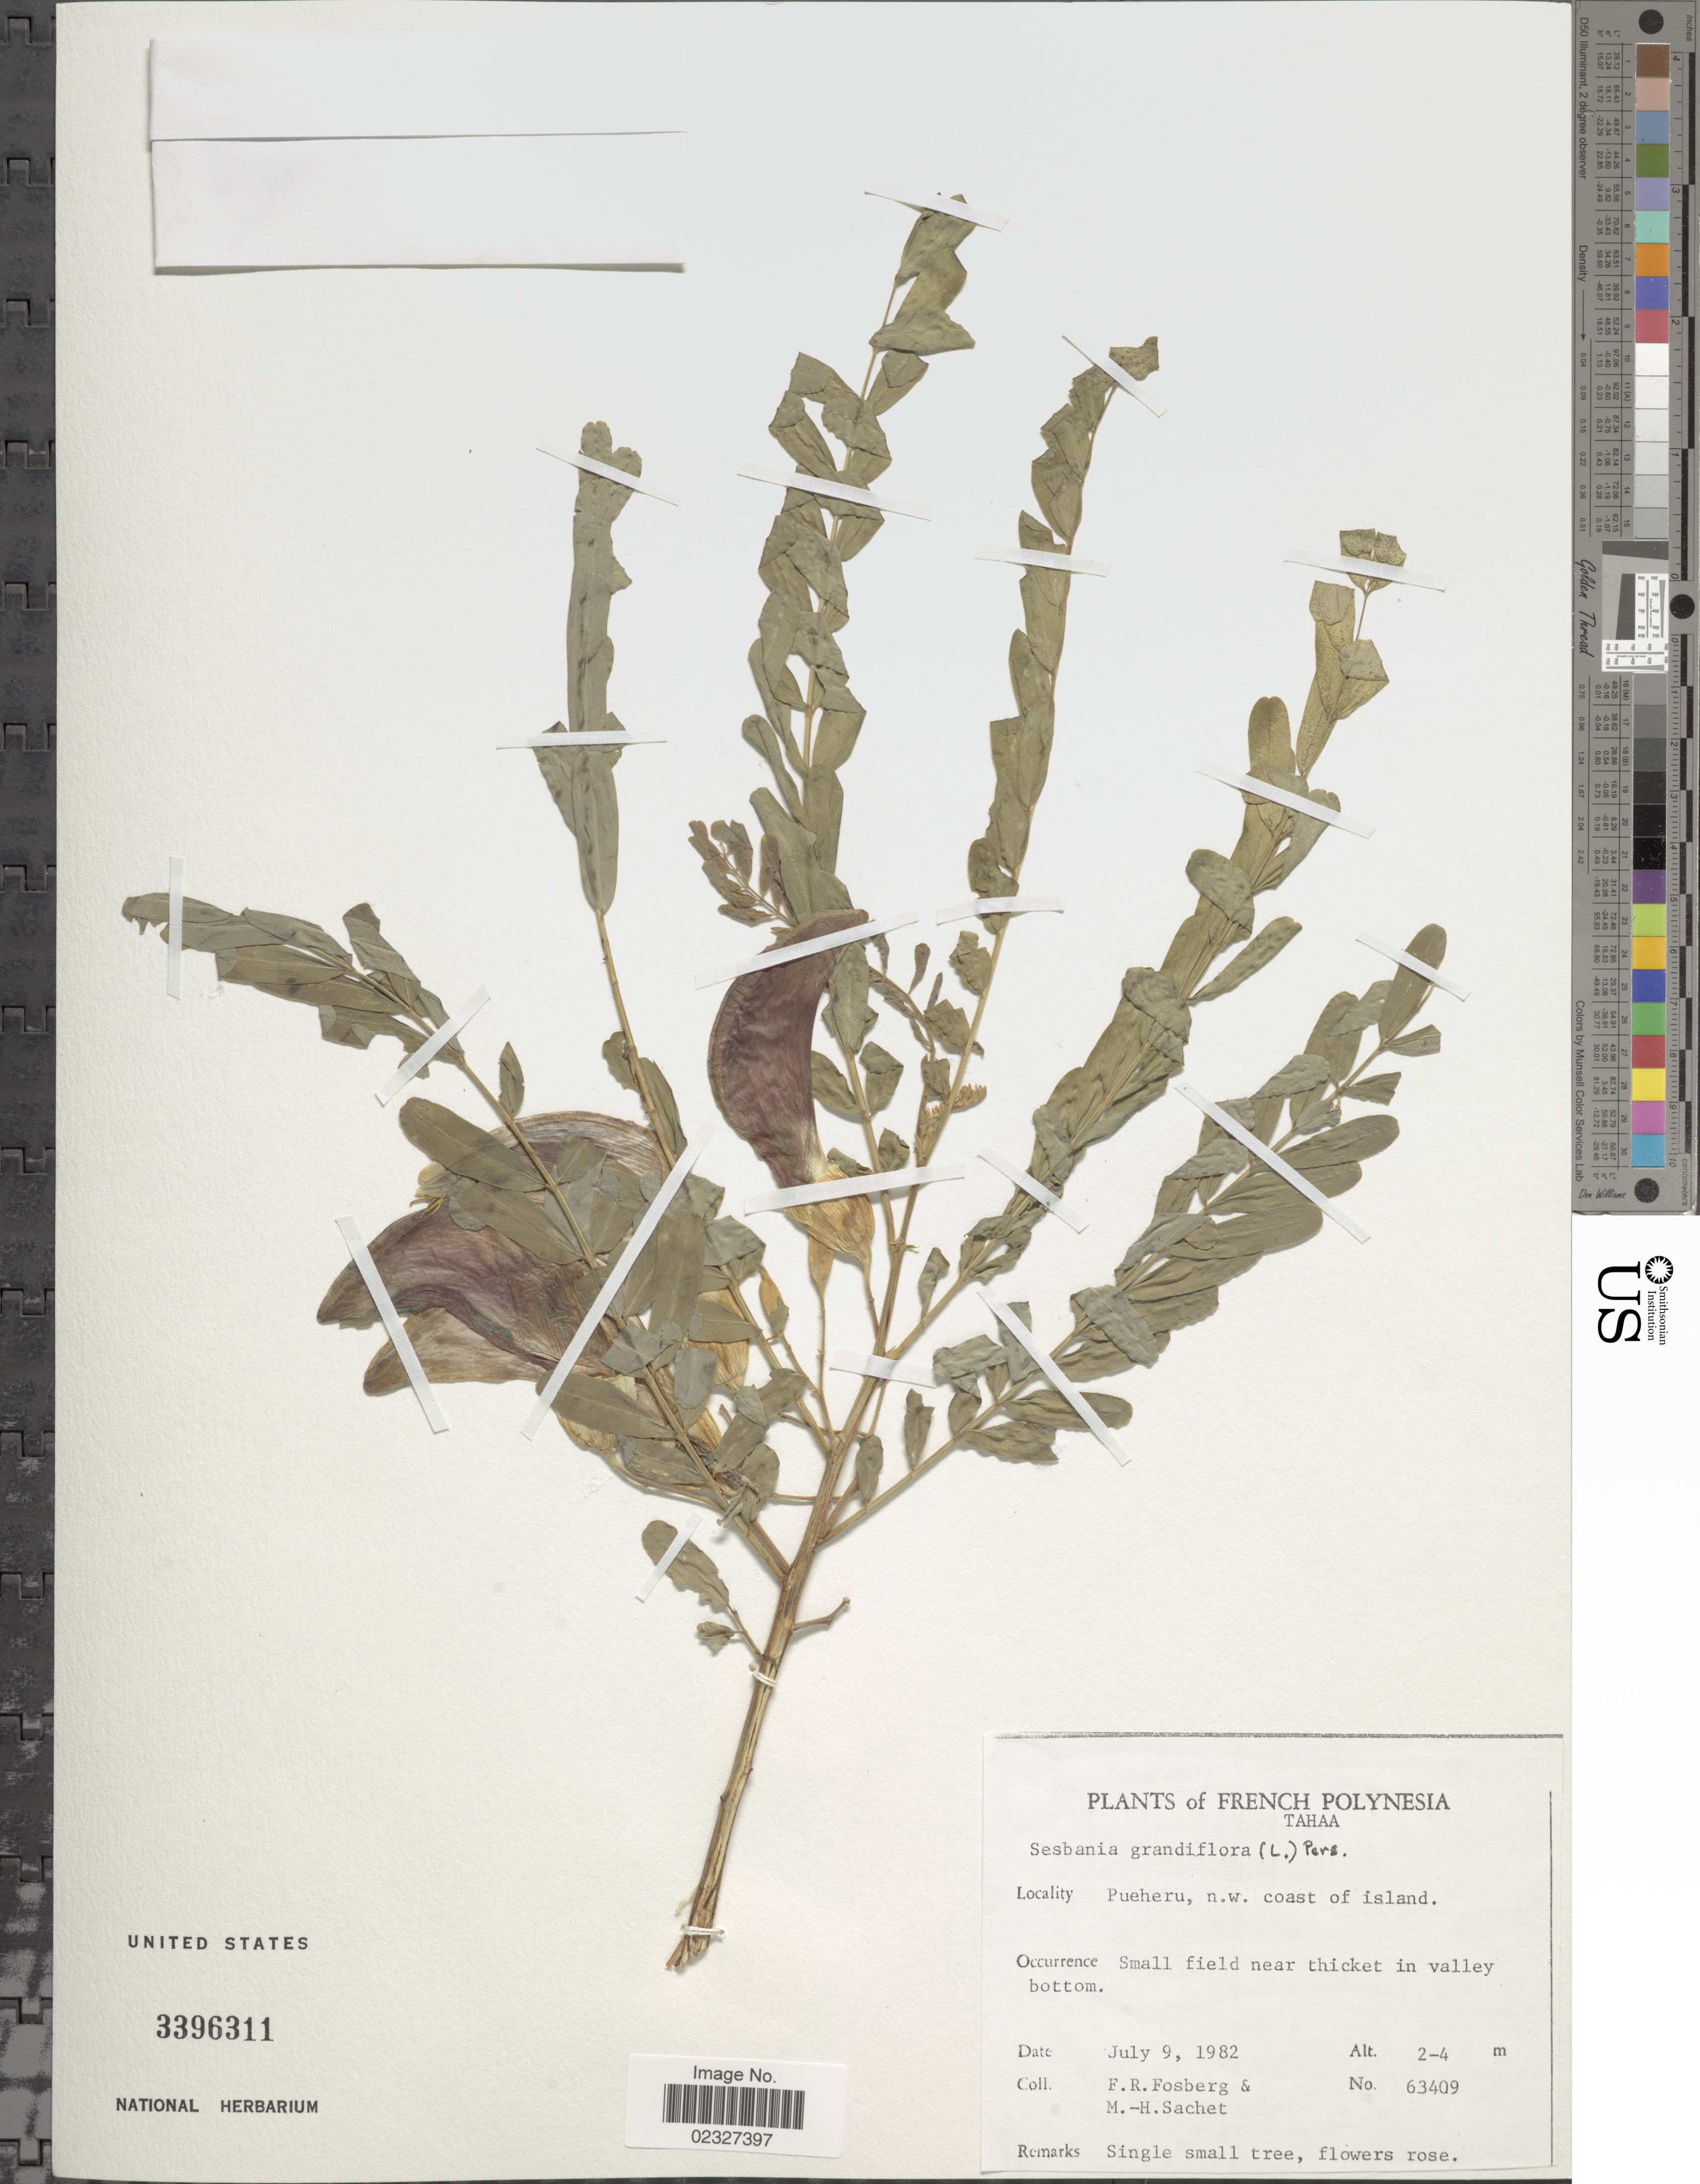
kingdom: Plantae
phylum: Tracheophyta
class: Magnoliopsida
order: Fabales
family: Fabaceae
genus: Sesbania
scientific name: Sesbania grandiflora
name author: (L.) Poir.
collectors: F. R. Fosberg & M.-H. Sachet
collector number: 63409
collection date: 1982-07-09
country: French Polynesia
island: Tahaa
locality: Tahaa, Pueheru, n.w. coast of island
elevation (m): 2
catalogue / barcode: US 3396311